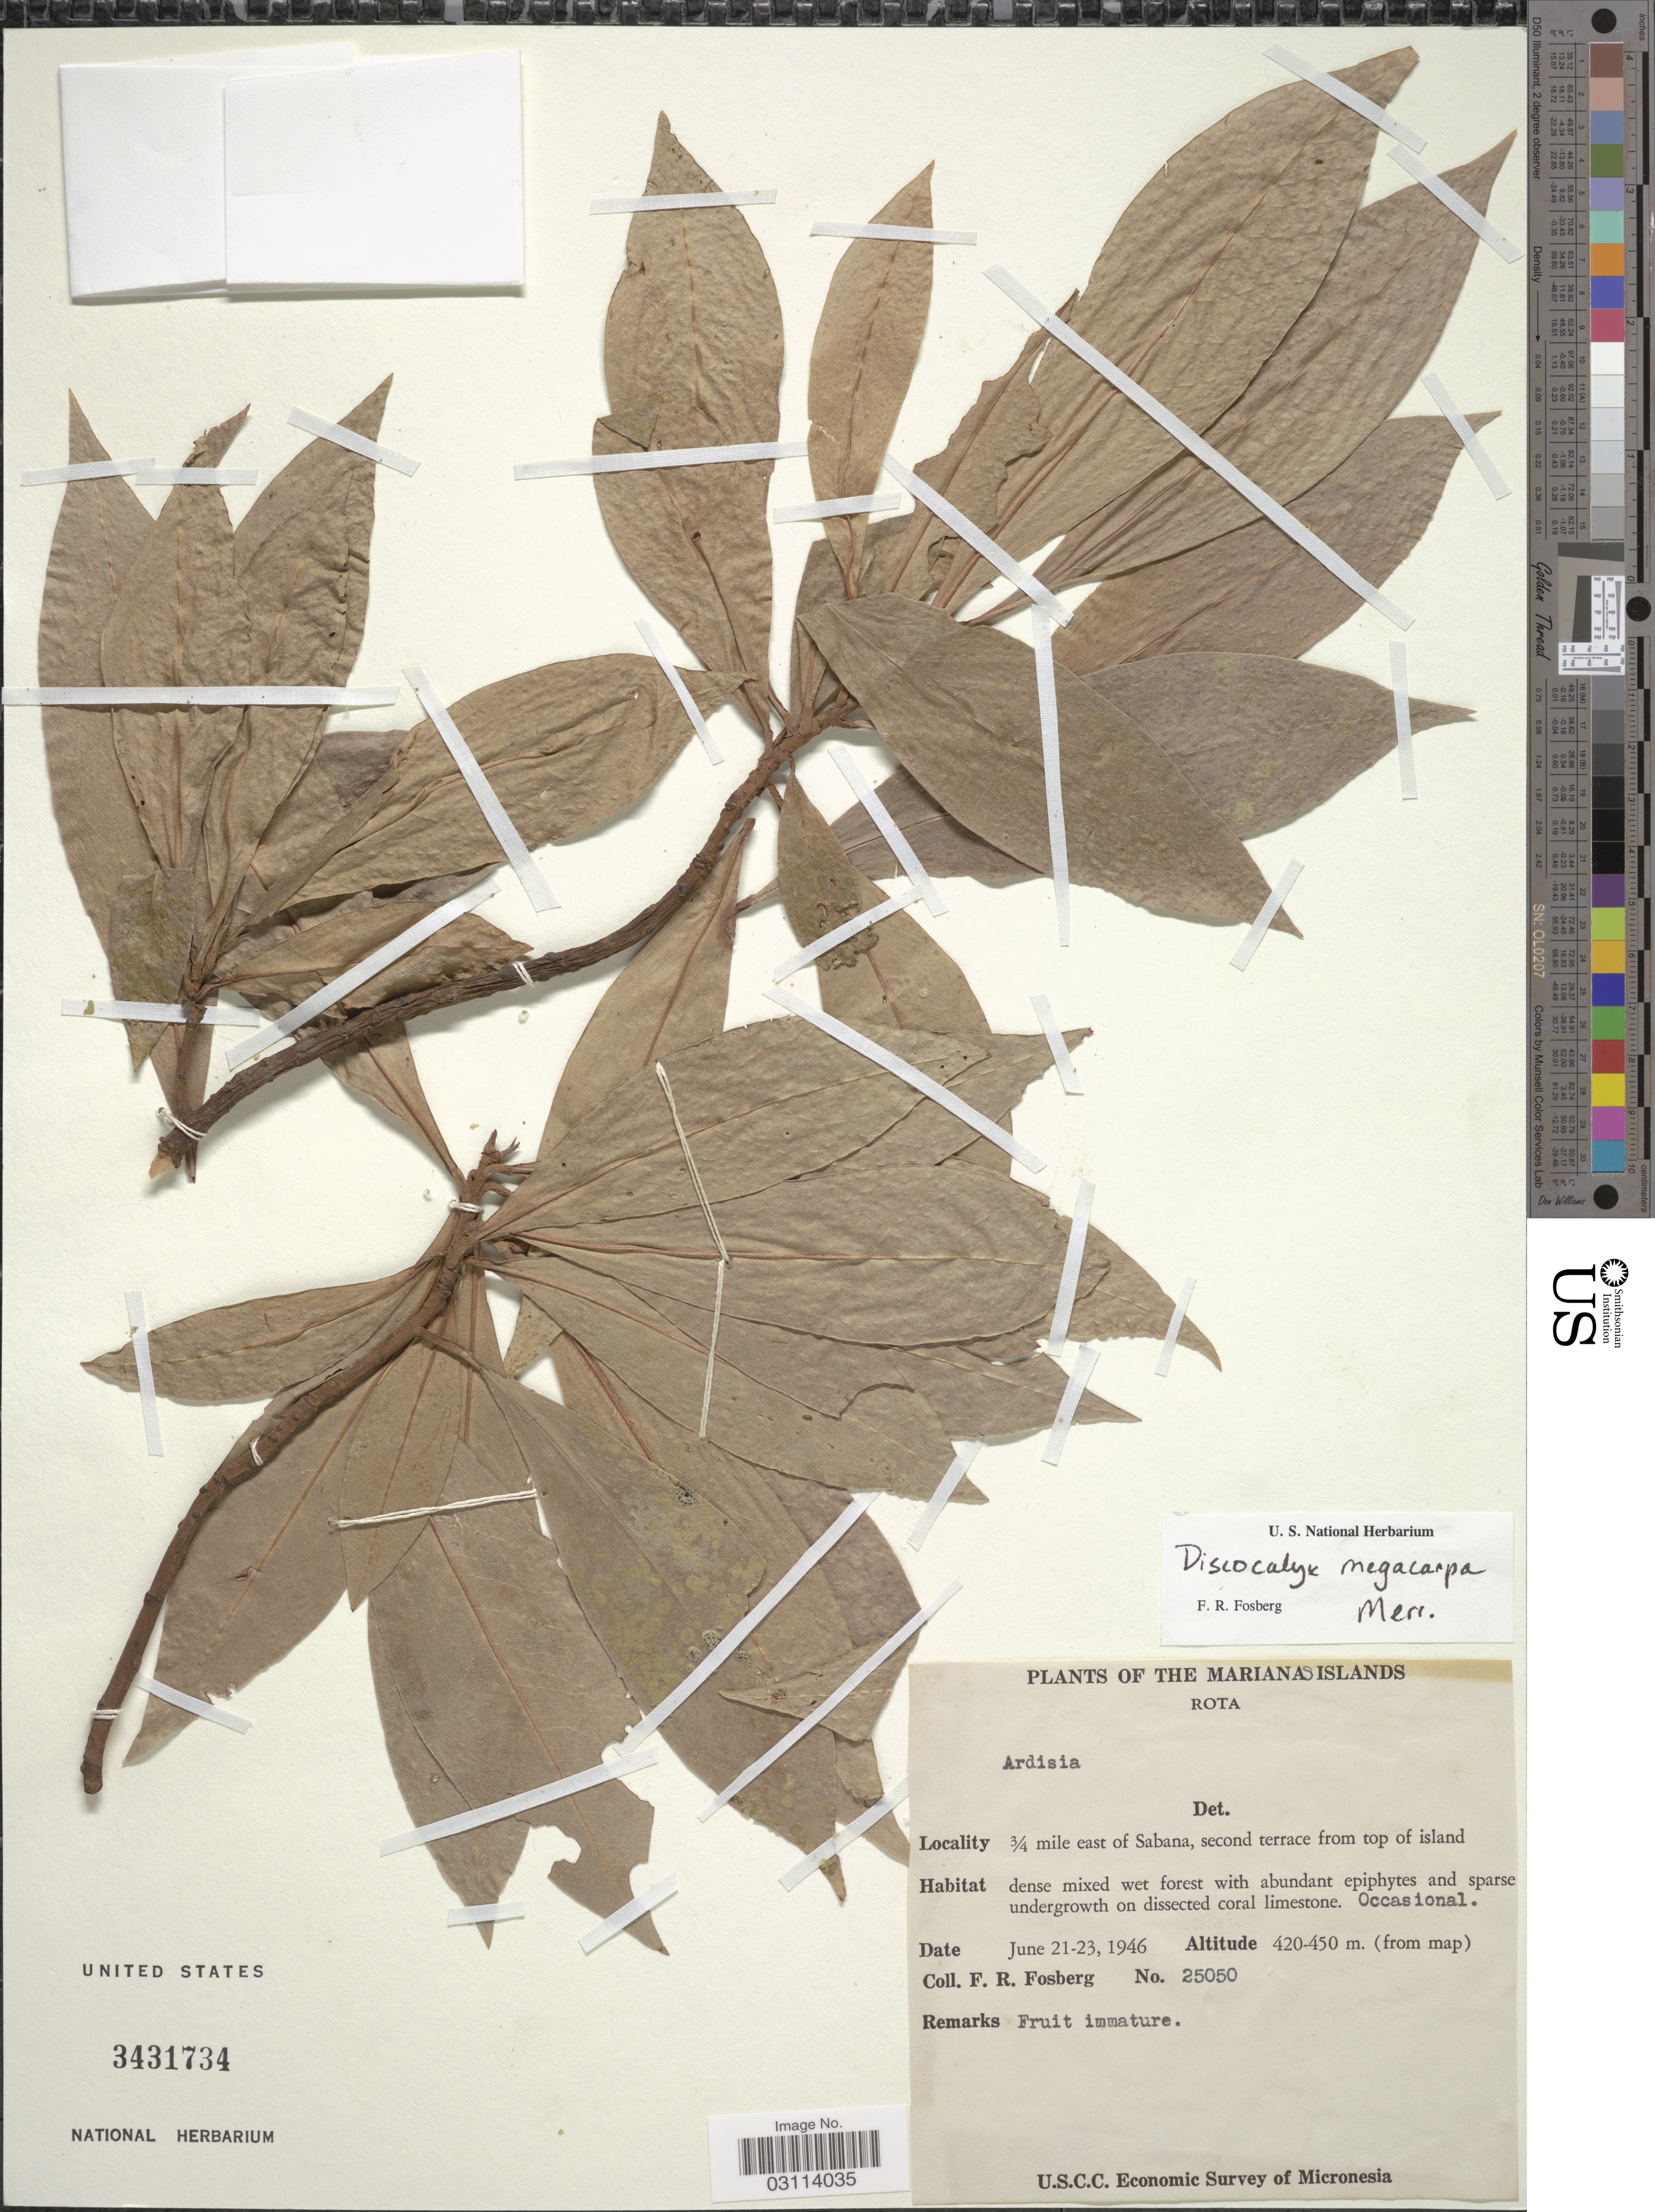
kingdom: Plantae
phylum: Tracheophyta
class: Magnoliopsida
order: Ericales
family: Primulaceae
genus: Discocalyx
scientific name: Discocalyx megacarpa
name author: Merr.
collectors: F. R. Fosberg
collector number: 25050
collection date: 1946-06-21/1946-06-23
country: Northern Mariana Islands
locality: The Marianas Islands. Rota, ¾ mile east of Sabana, second terrace from top of island.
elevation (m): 420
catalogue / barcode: US 3431734